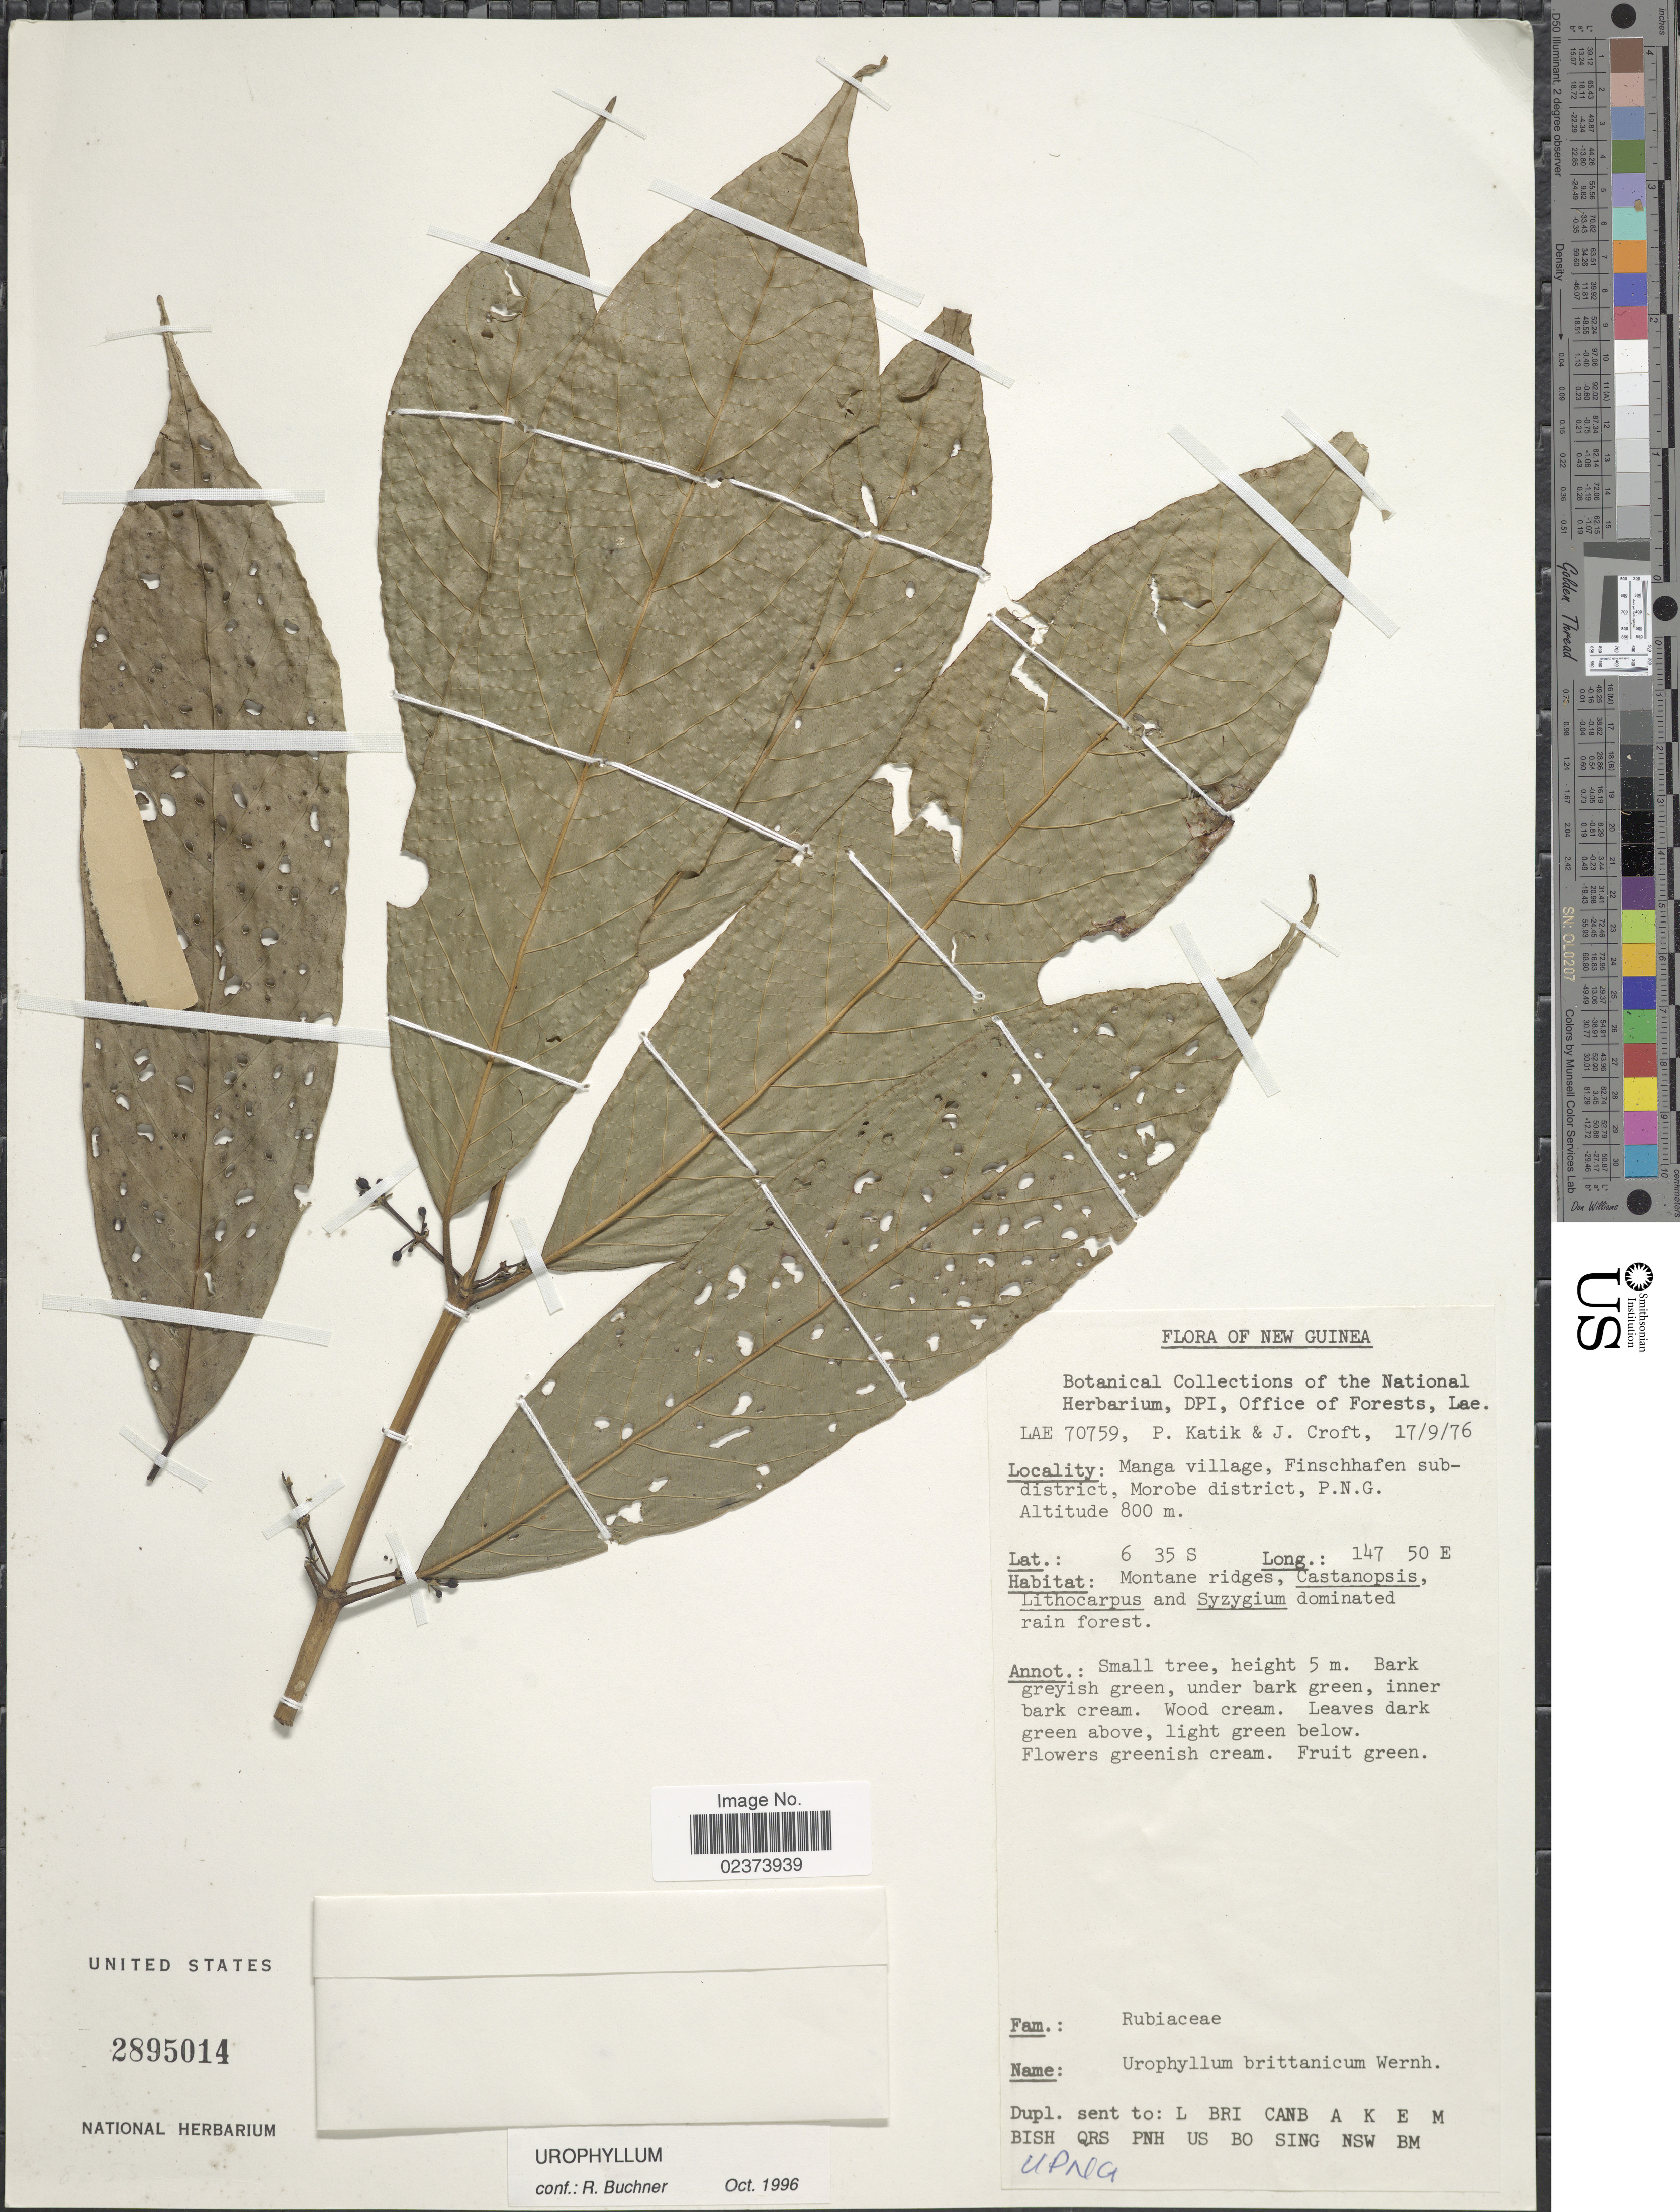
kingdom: Plantae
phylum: Tracheophyta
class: Magnoliopsida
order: Gentianales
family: Rubiaceae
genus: Urophyllum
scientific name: Urophyllum britannicum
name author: Wernham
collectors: P. Katik & J. Croft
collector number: LAE 70759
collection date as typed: Transcribed d/m/y: 17/9/76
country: Papua New Guinea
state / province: Morobe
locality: Manga village, Finschhafen subdistrict, Morobe, P.N.G.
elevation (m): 800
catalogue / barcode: US 2895014